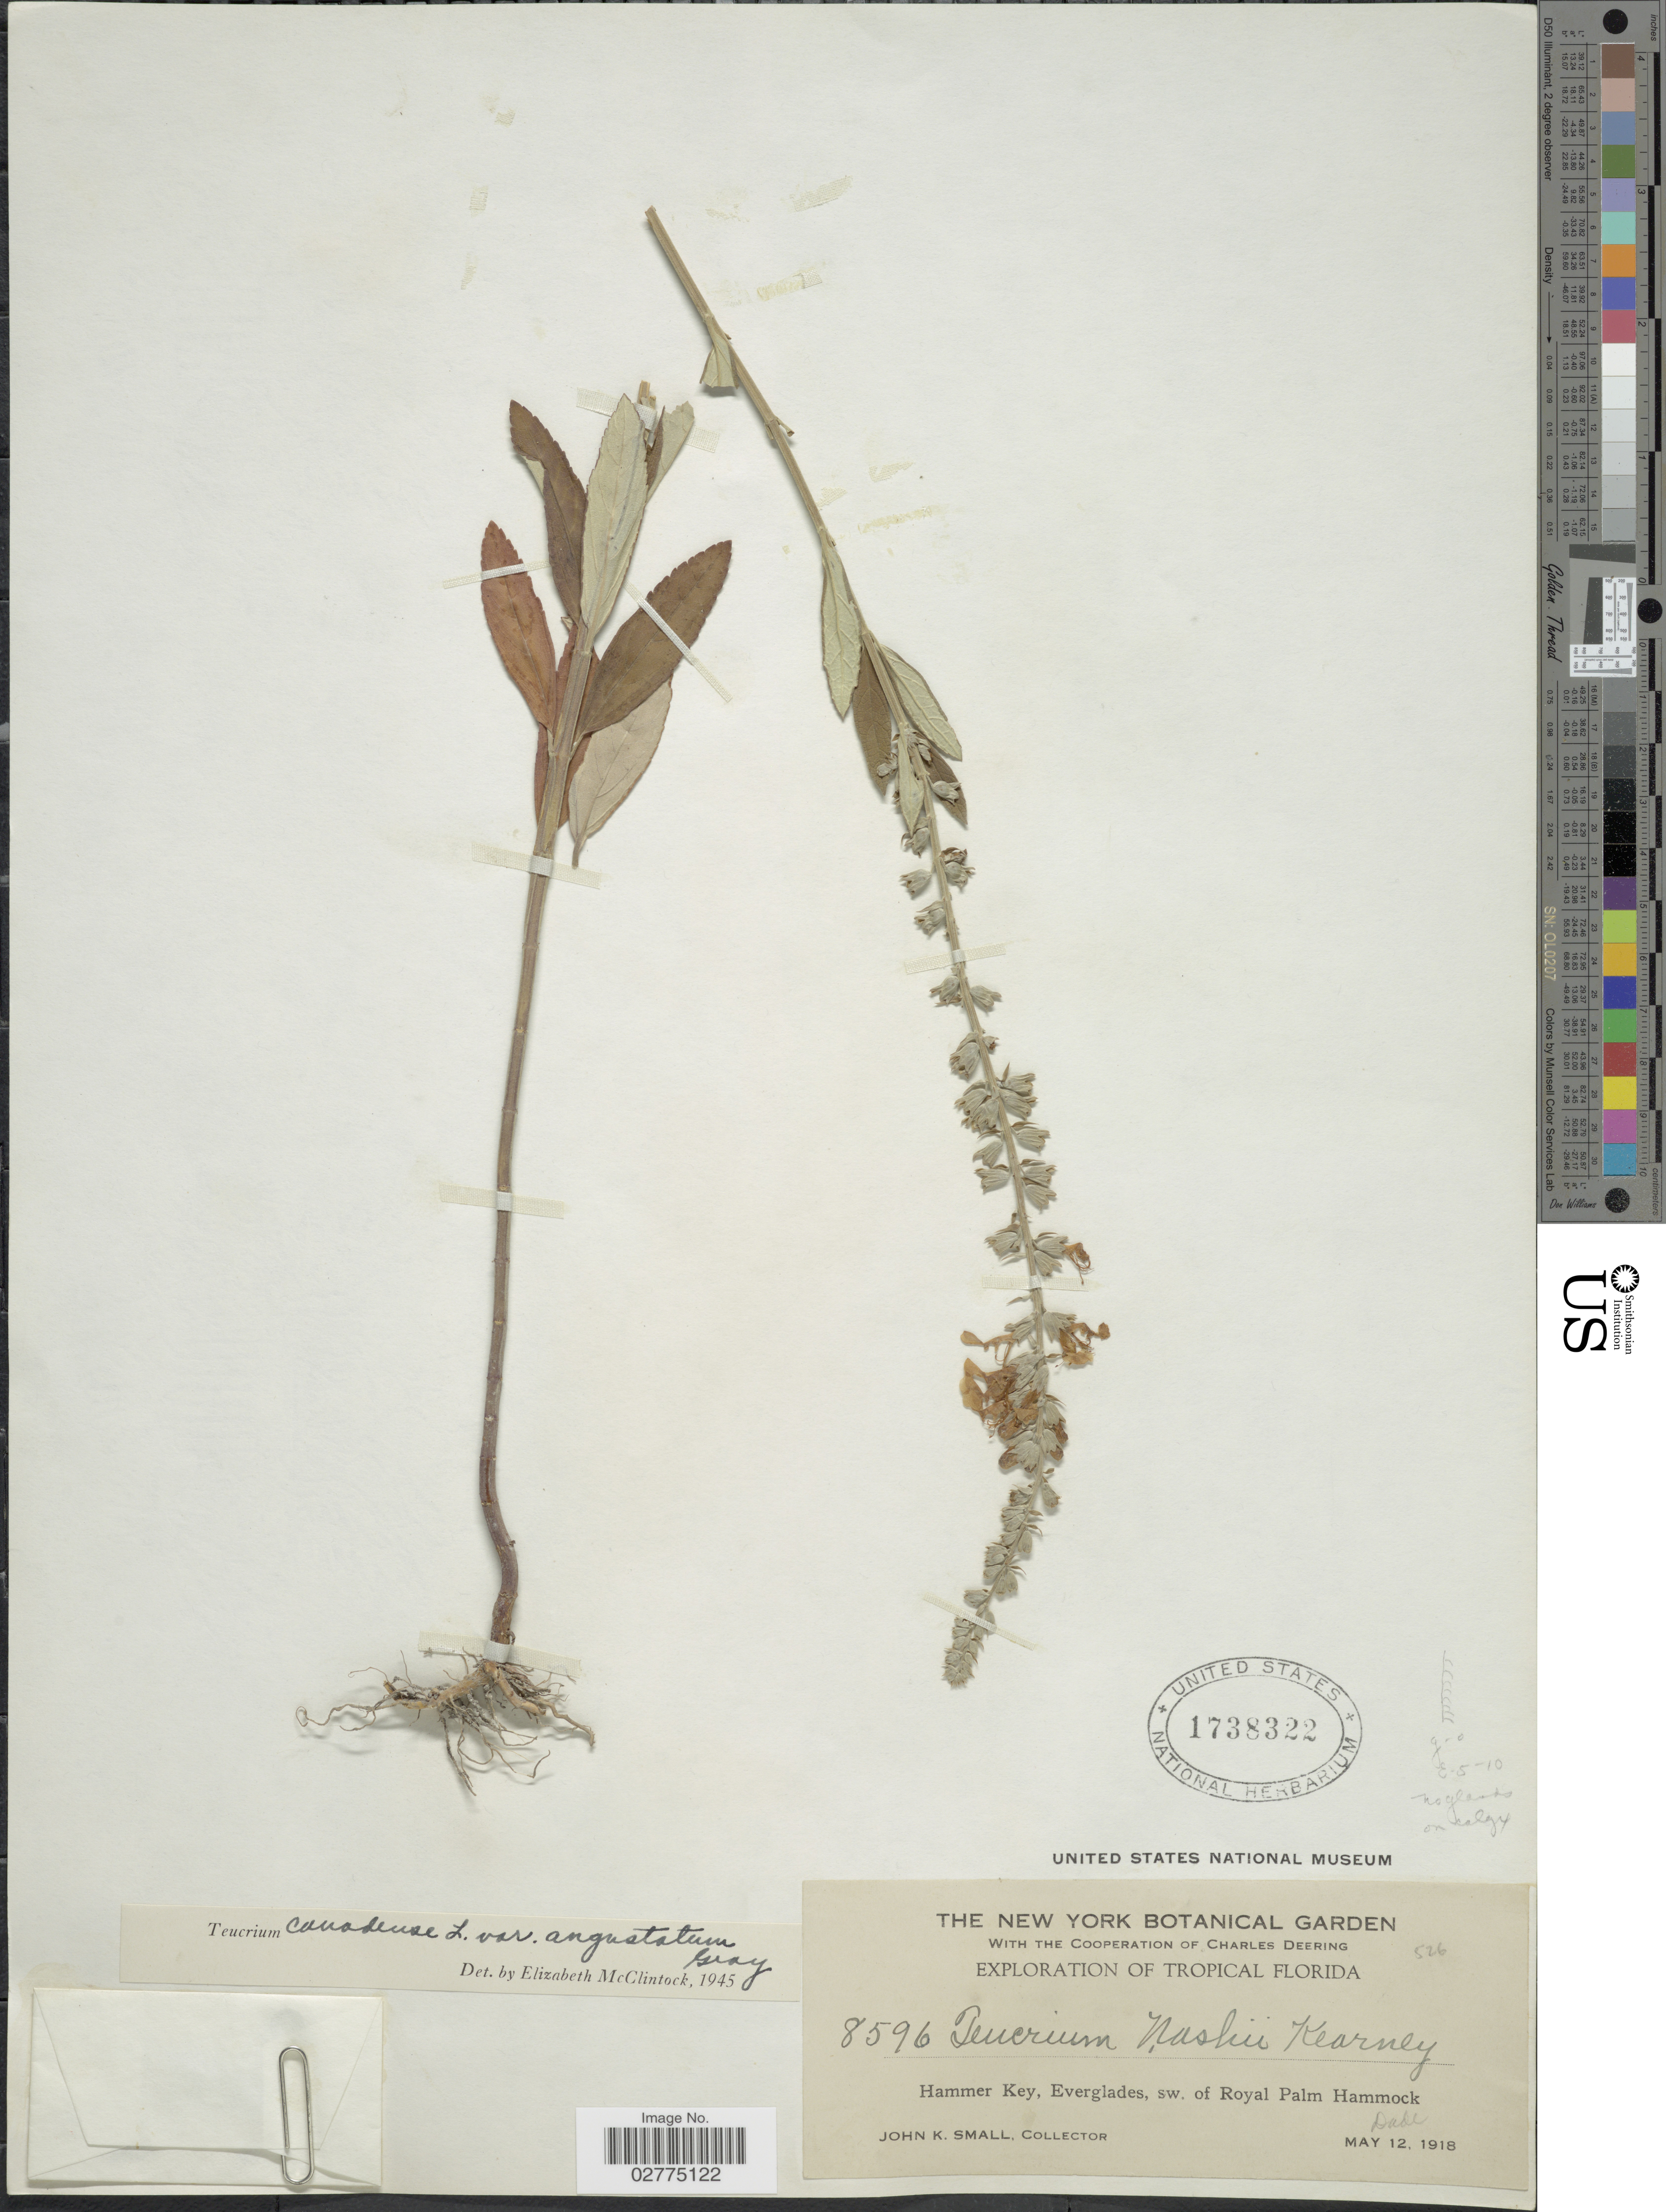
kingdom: Plantae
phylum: Tracheophyta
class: Magnoliopsida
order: Lamiales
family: Lamiaceae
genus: Teucrium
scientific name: Teucrium canadense var. angustatum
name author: A. Gray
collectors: J. K. Small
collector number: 8596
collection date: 1918-05-12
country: United States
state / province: Florida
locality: Hammer Key, Everglades, sw. of Royal Palm Hammock, Dade.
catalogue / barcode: US 1738322